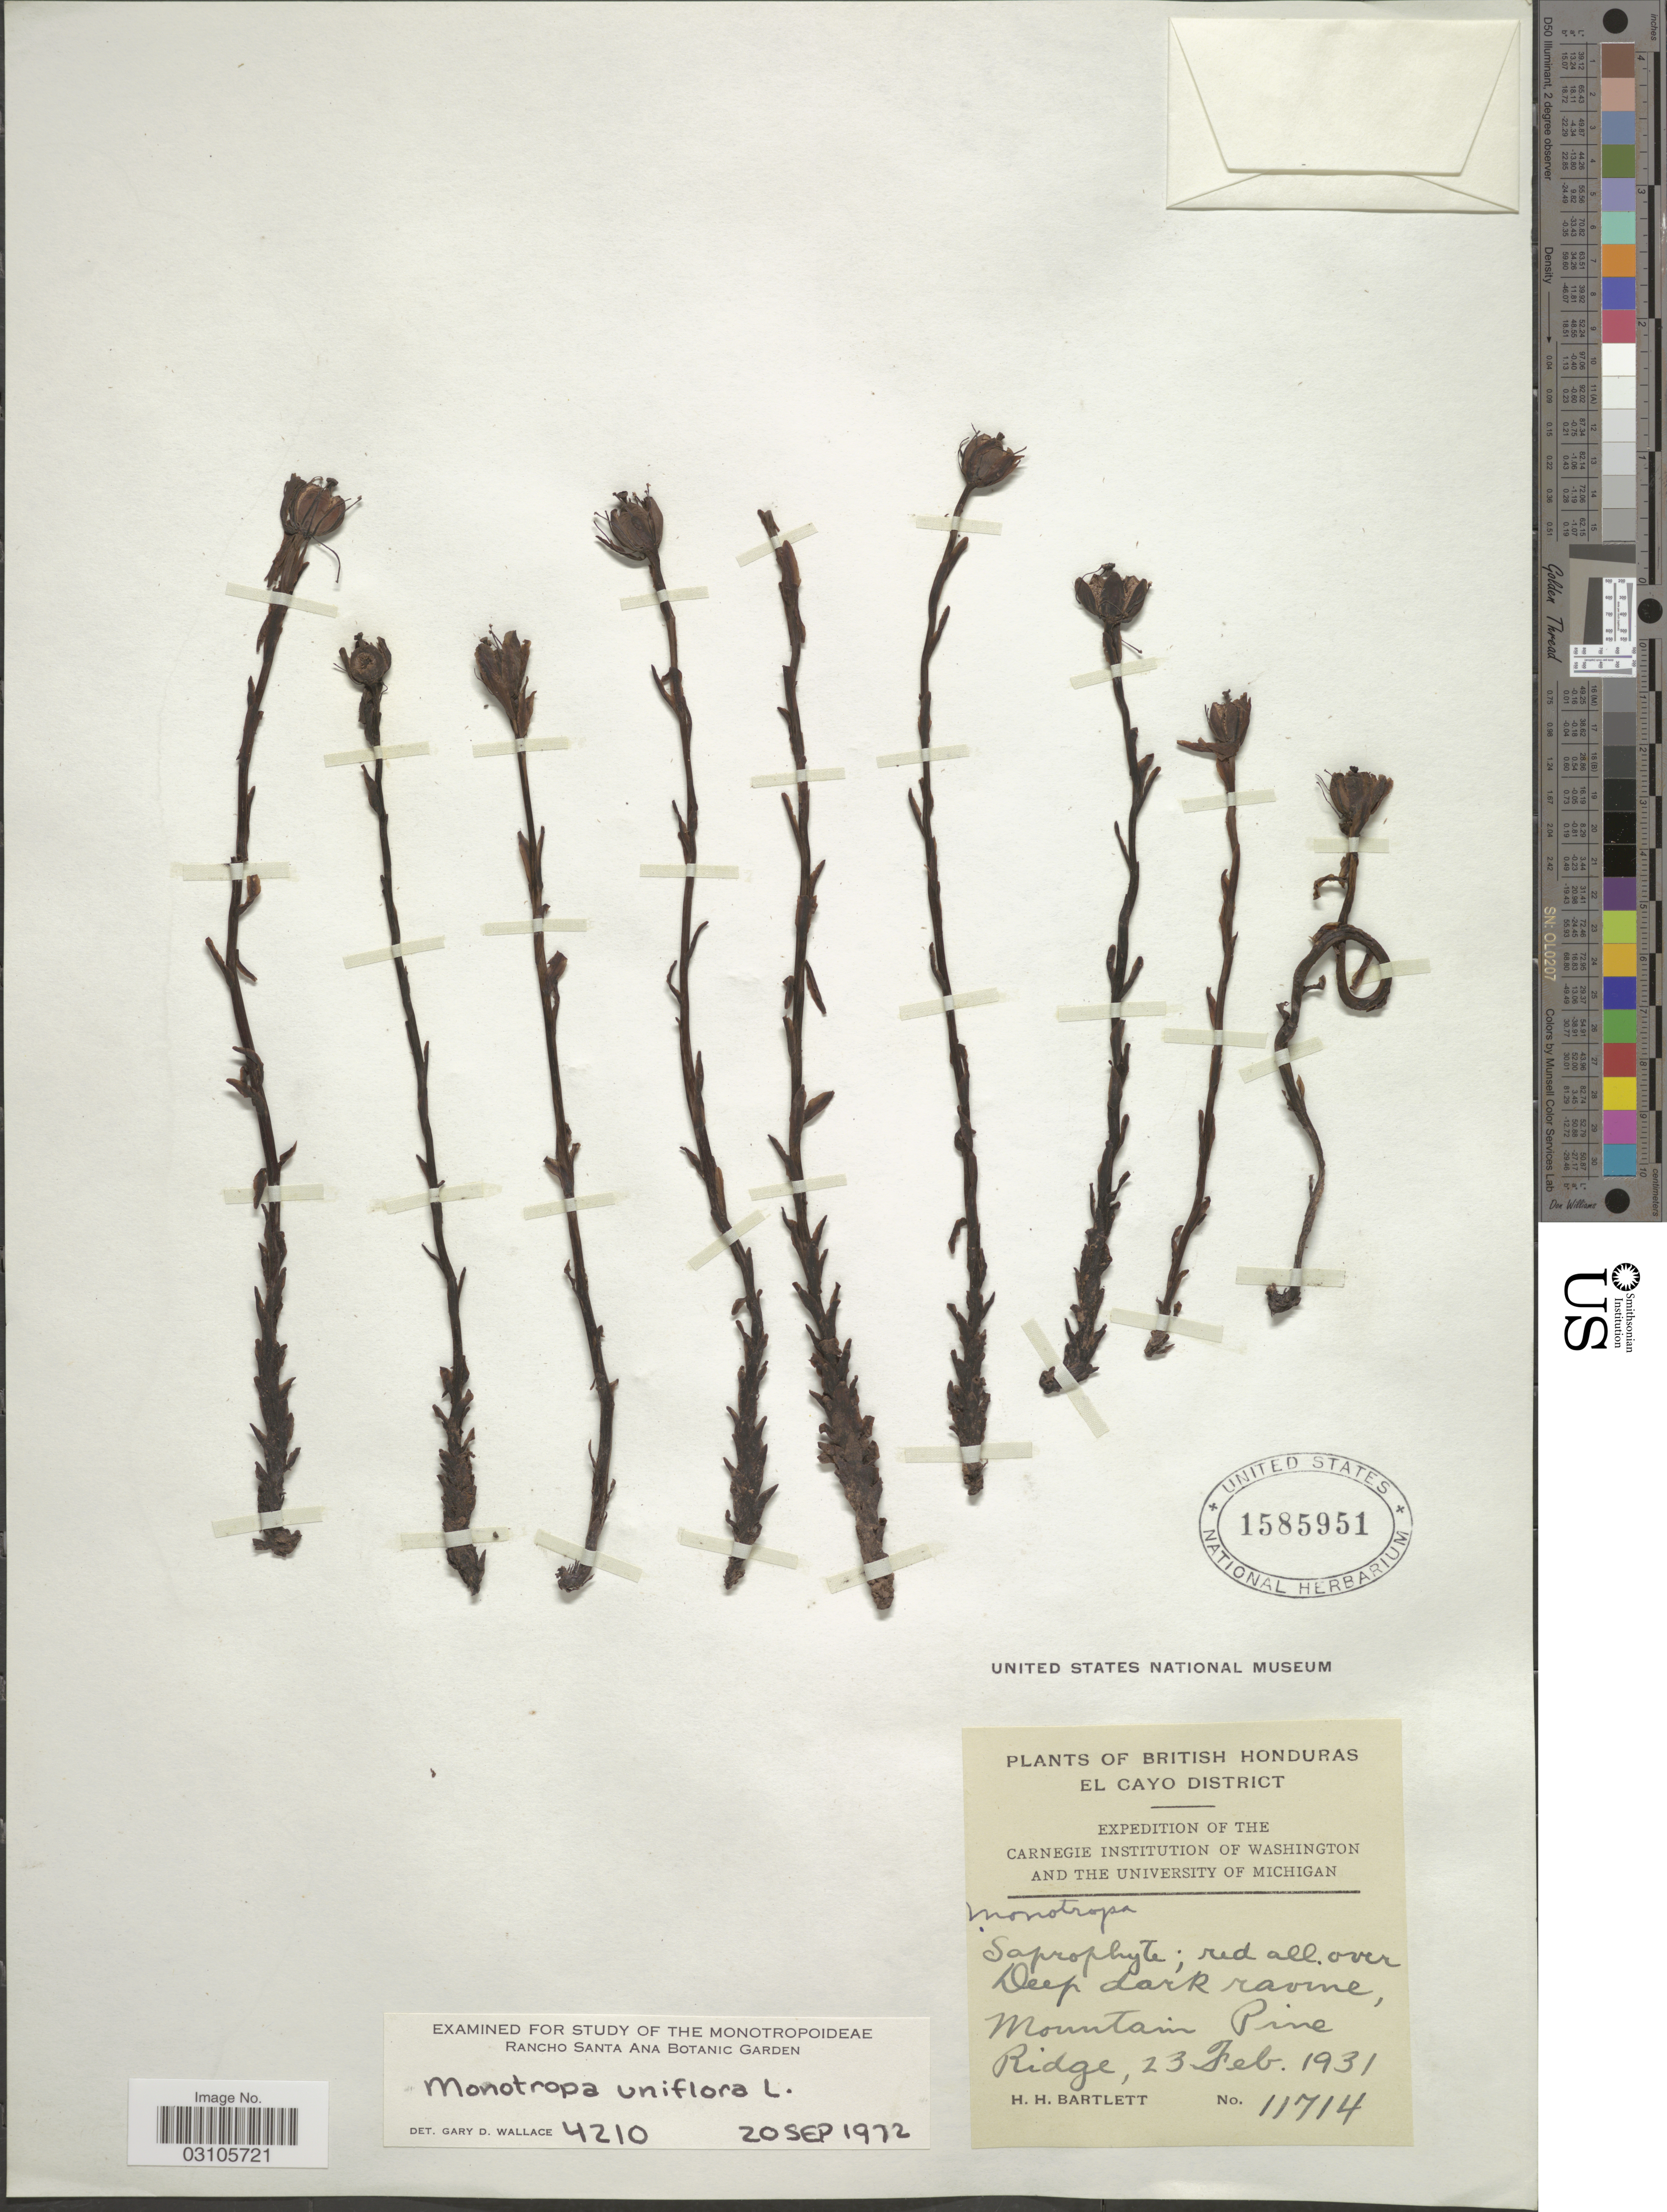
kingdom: Plantae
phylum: Tracheophyta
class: Magnoliopsida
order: Ericales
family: Ericaceae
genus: Monotropa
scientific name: Monotropa uniflora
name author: L.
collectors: H. H. Bartlett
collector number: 11714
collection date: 1931-02-23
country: Belize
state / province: Cayo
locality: British Honduras. El Cayo District. Mountain Pine Ridge.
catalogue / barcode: US 1585951